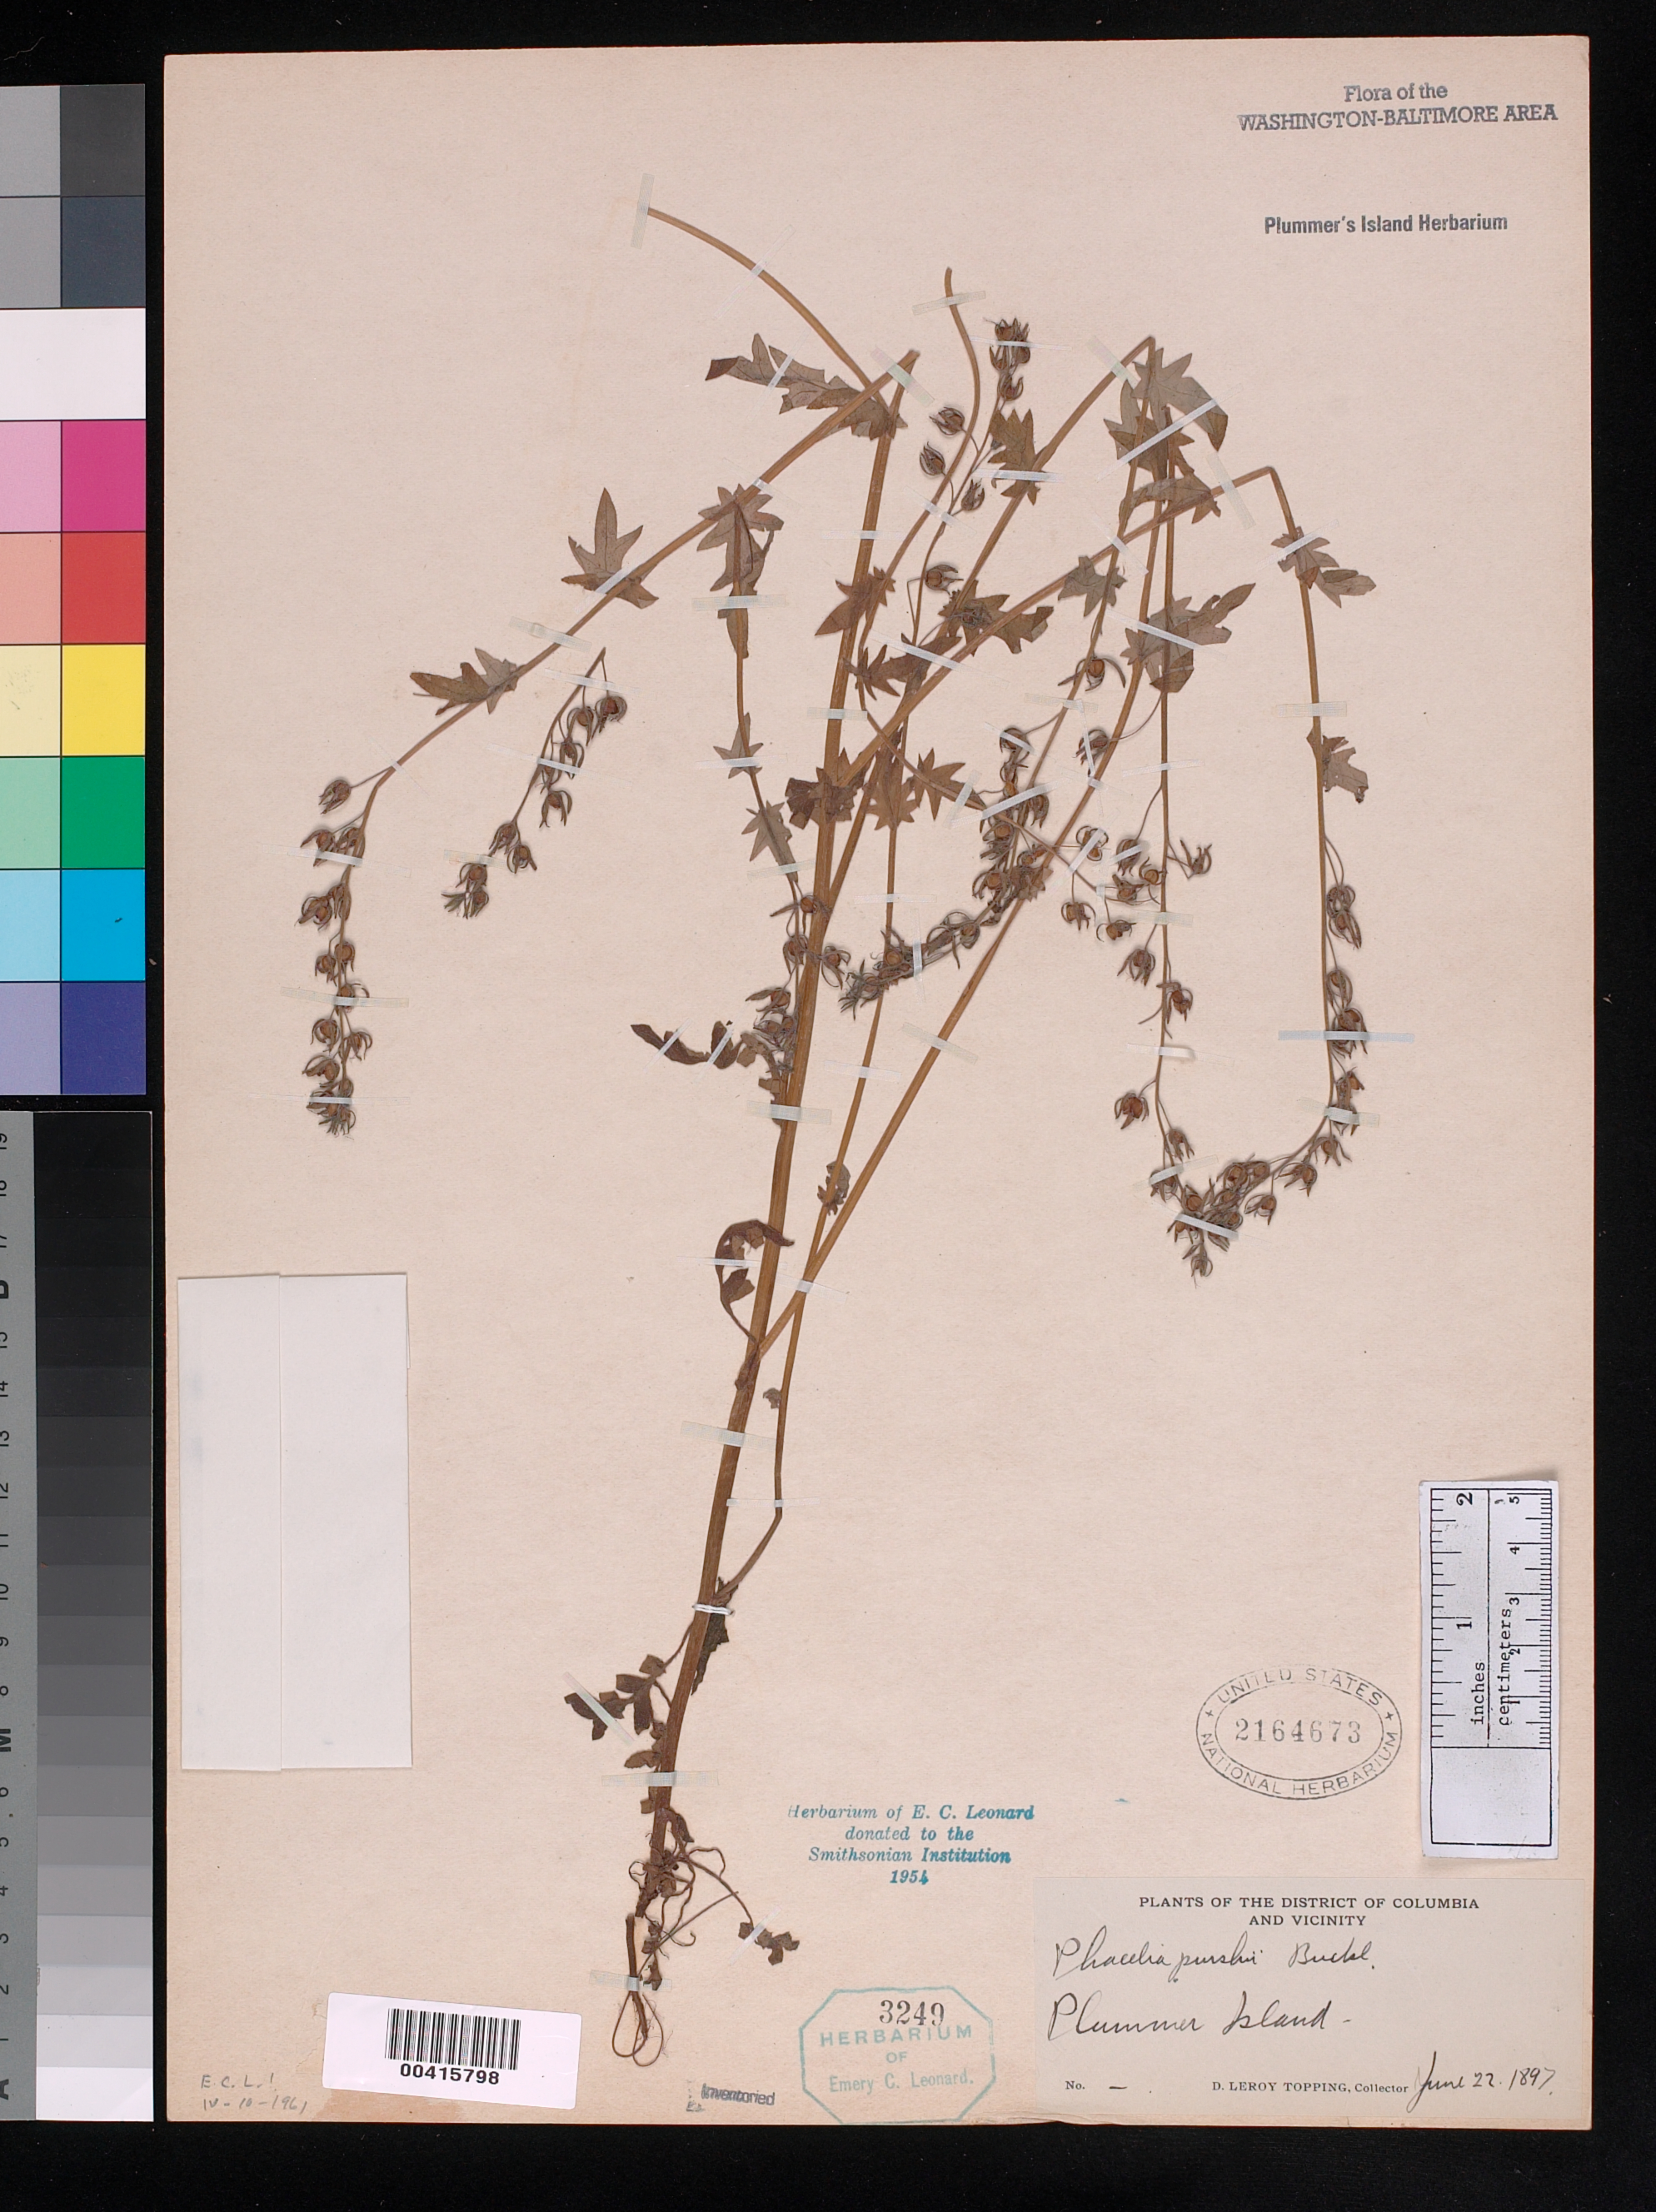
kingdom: Plantae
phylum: Tracheophyta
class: Magnoliopsida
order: Boraginales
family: Hydrophyllaceae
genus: Phacelia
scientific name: Phacelia purshii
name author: Buckley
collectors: D. L. Topping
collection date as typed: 22 Jun 1897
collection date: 1897-06-22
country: United States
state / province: Maryland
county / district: Montgomery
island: Plummers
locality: Plummer's Island C. & O. Canal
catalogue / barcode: US 2164673